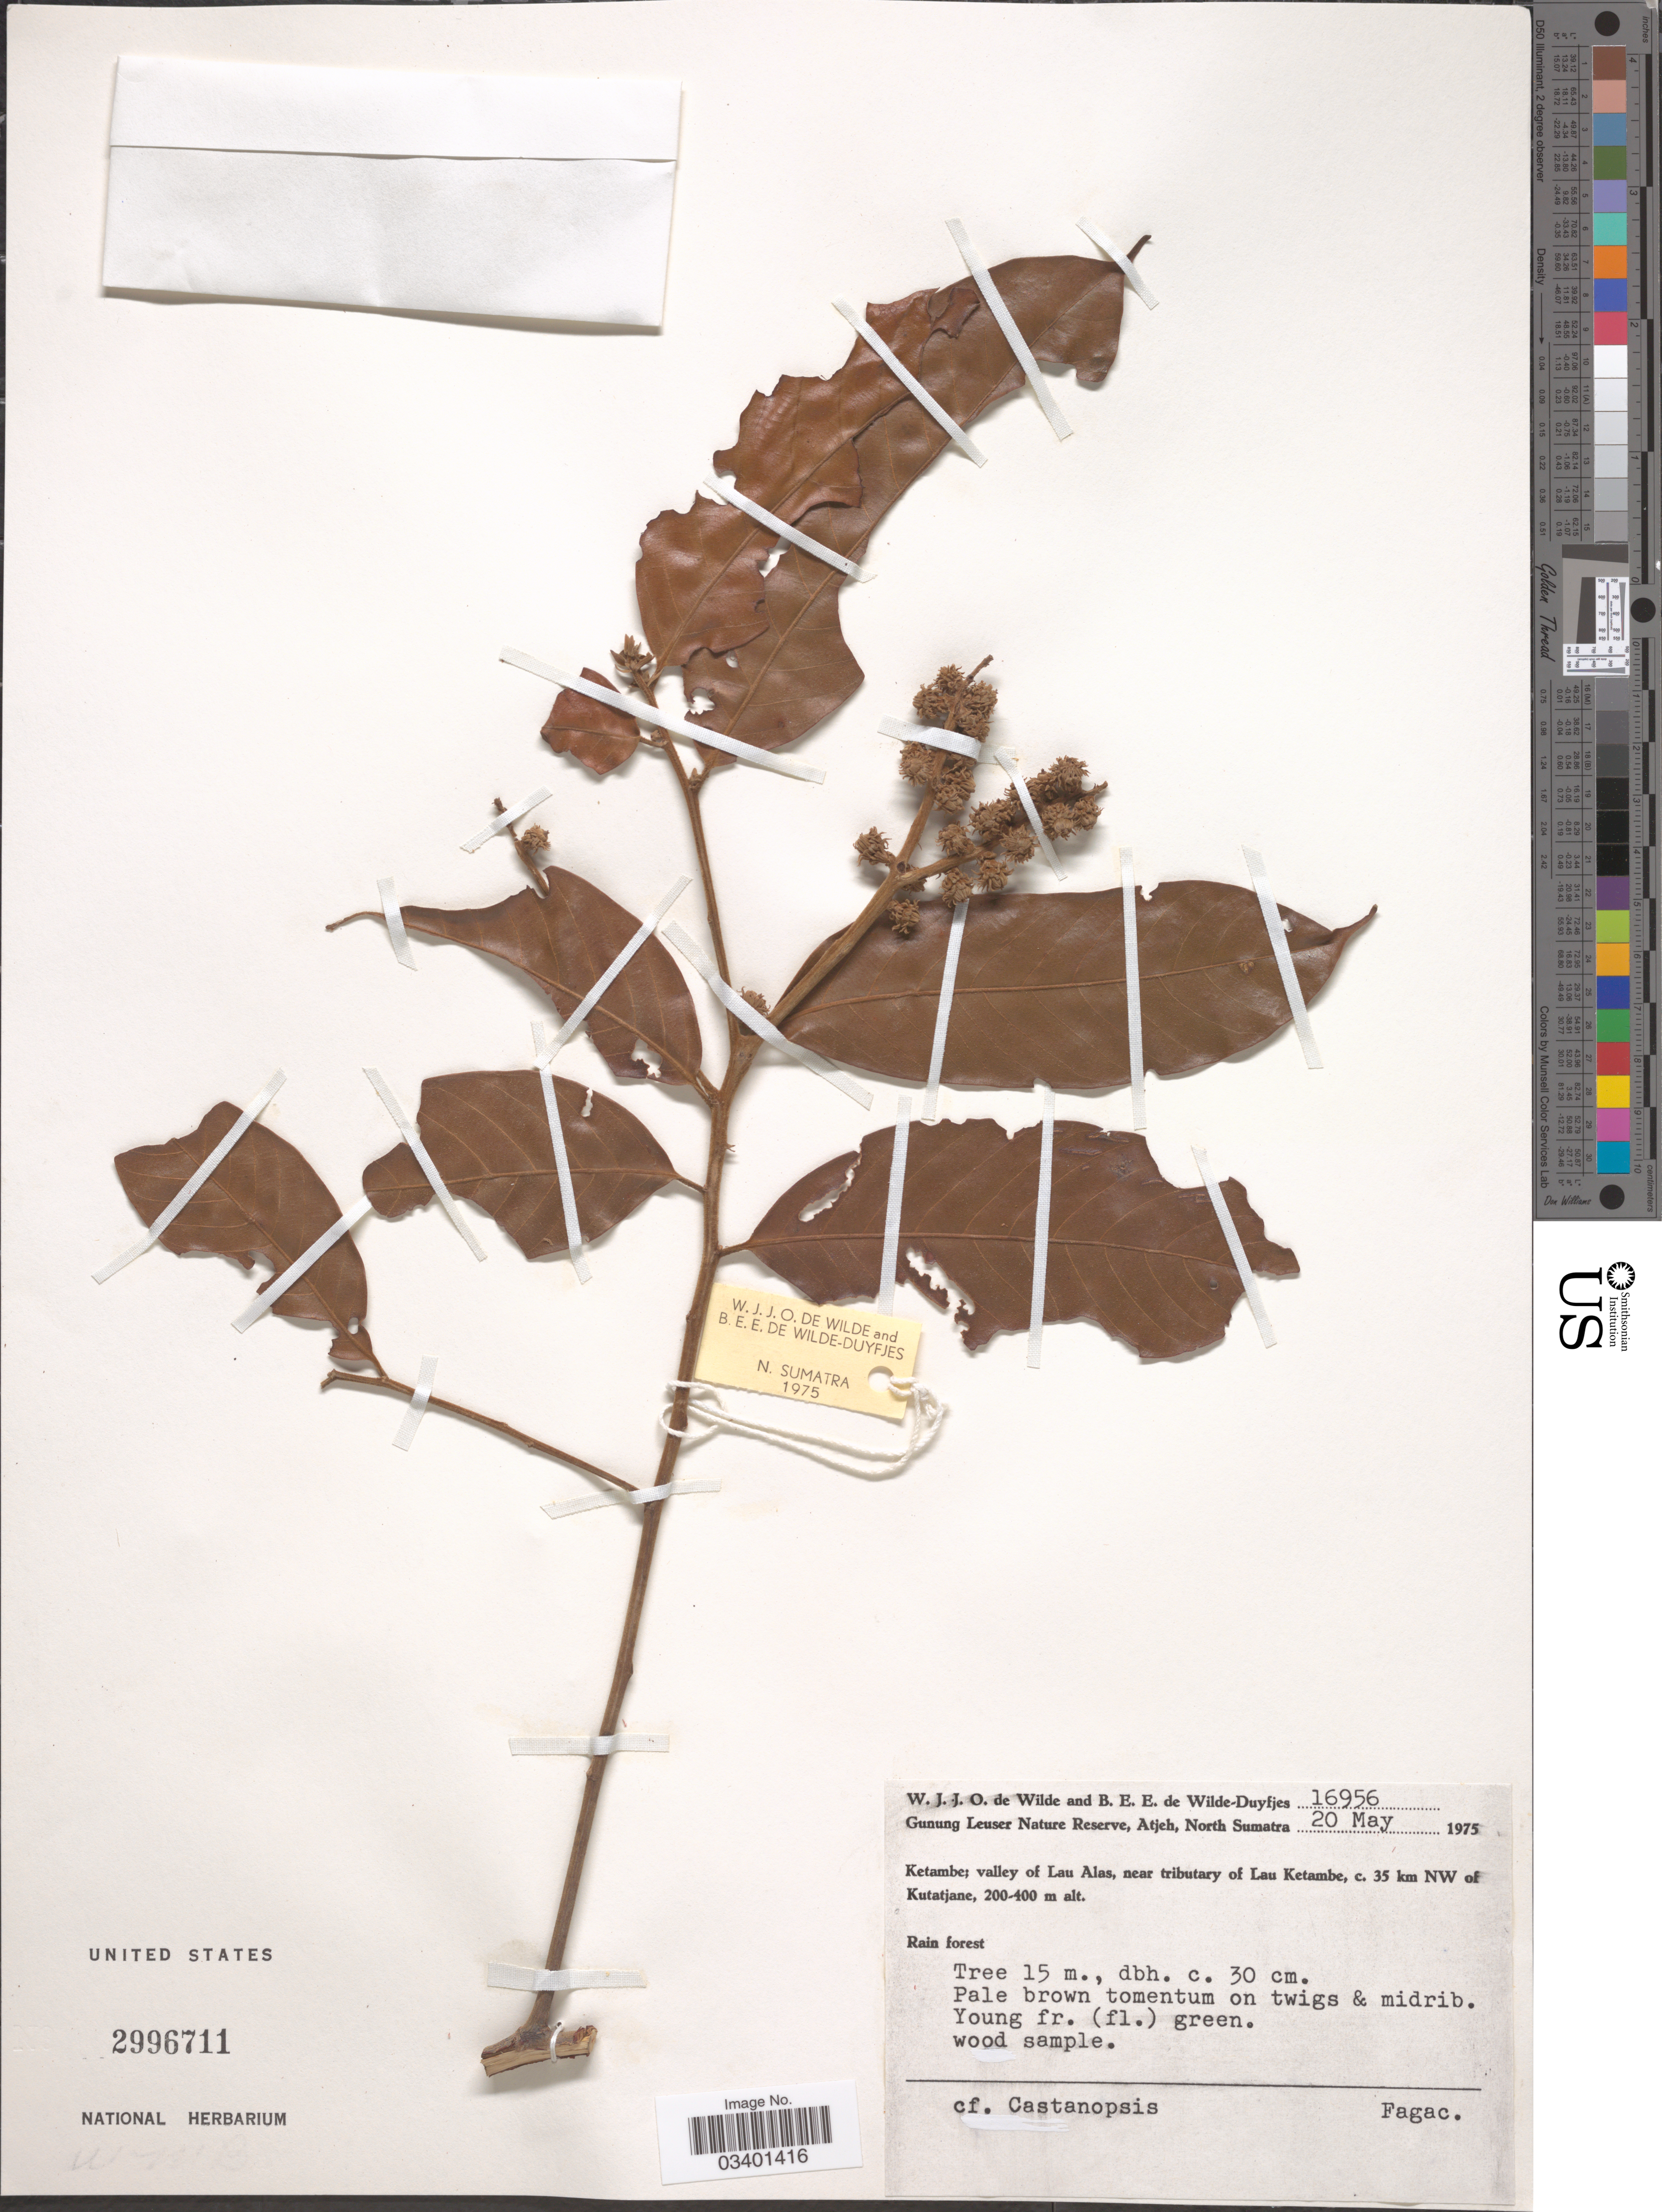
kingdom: Plantae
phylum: Tracheophyta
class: Magnoliopsida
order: Fagales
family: Fagaceae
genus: Castanopsis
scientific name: Castanopsis sp.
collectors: W. J. de Wilde & B. E. de Wilde-Duyfjes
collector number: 16956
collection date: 1975-05-20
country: Indonesia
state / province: Sumatra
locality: Gunung Leuser Nature Reserves, Atjeh, North Sumatra. Ketambe; valley of Lau Alas, near tributary of Lau Ketambe, c. 35 km NW of Kutatjane.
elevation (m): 200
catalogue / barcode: US 2996711